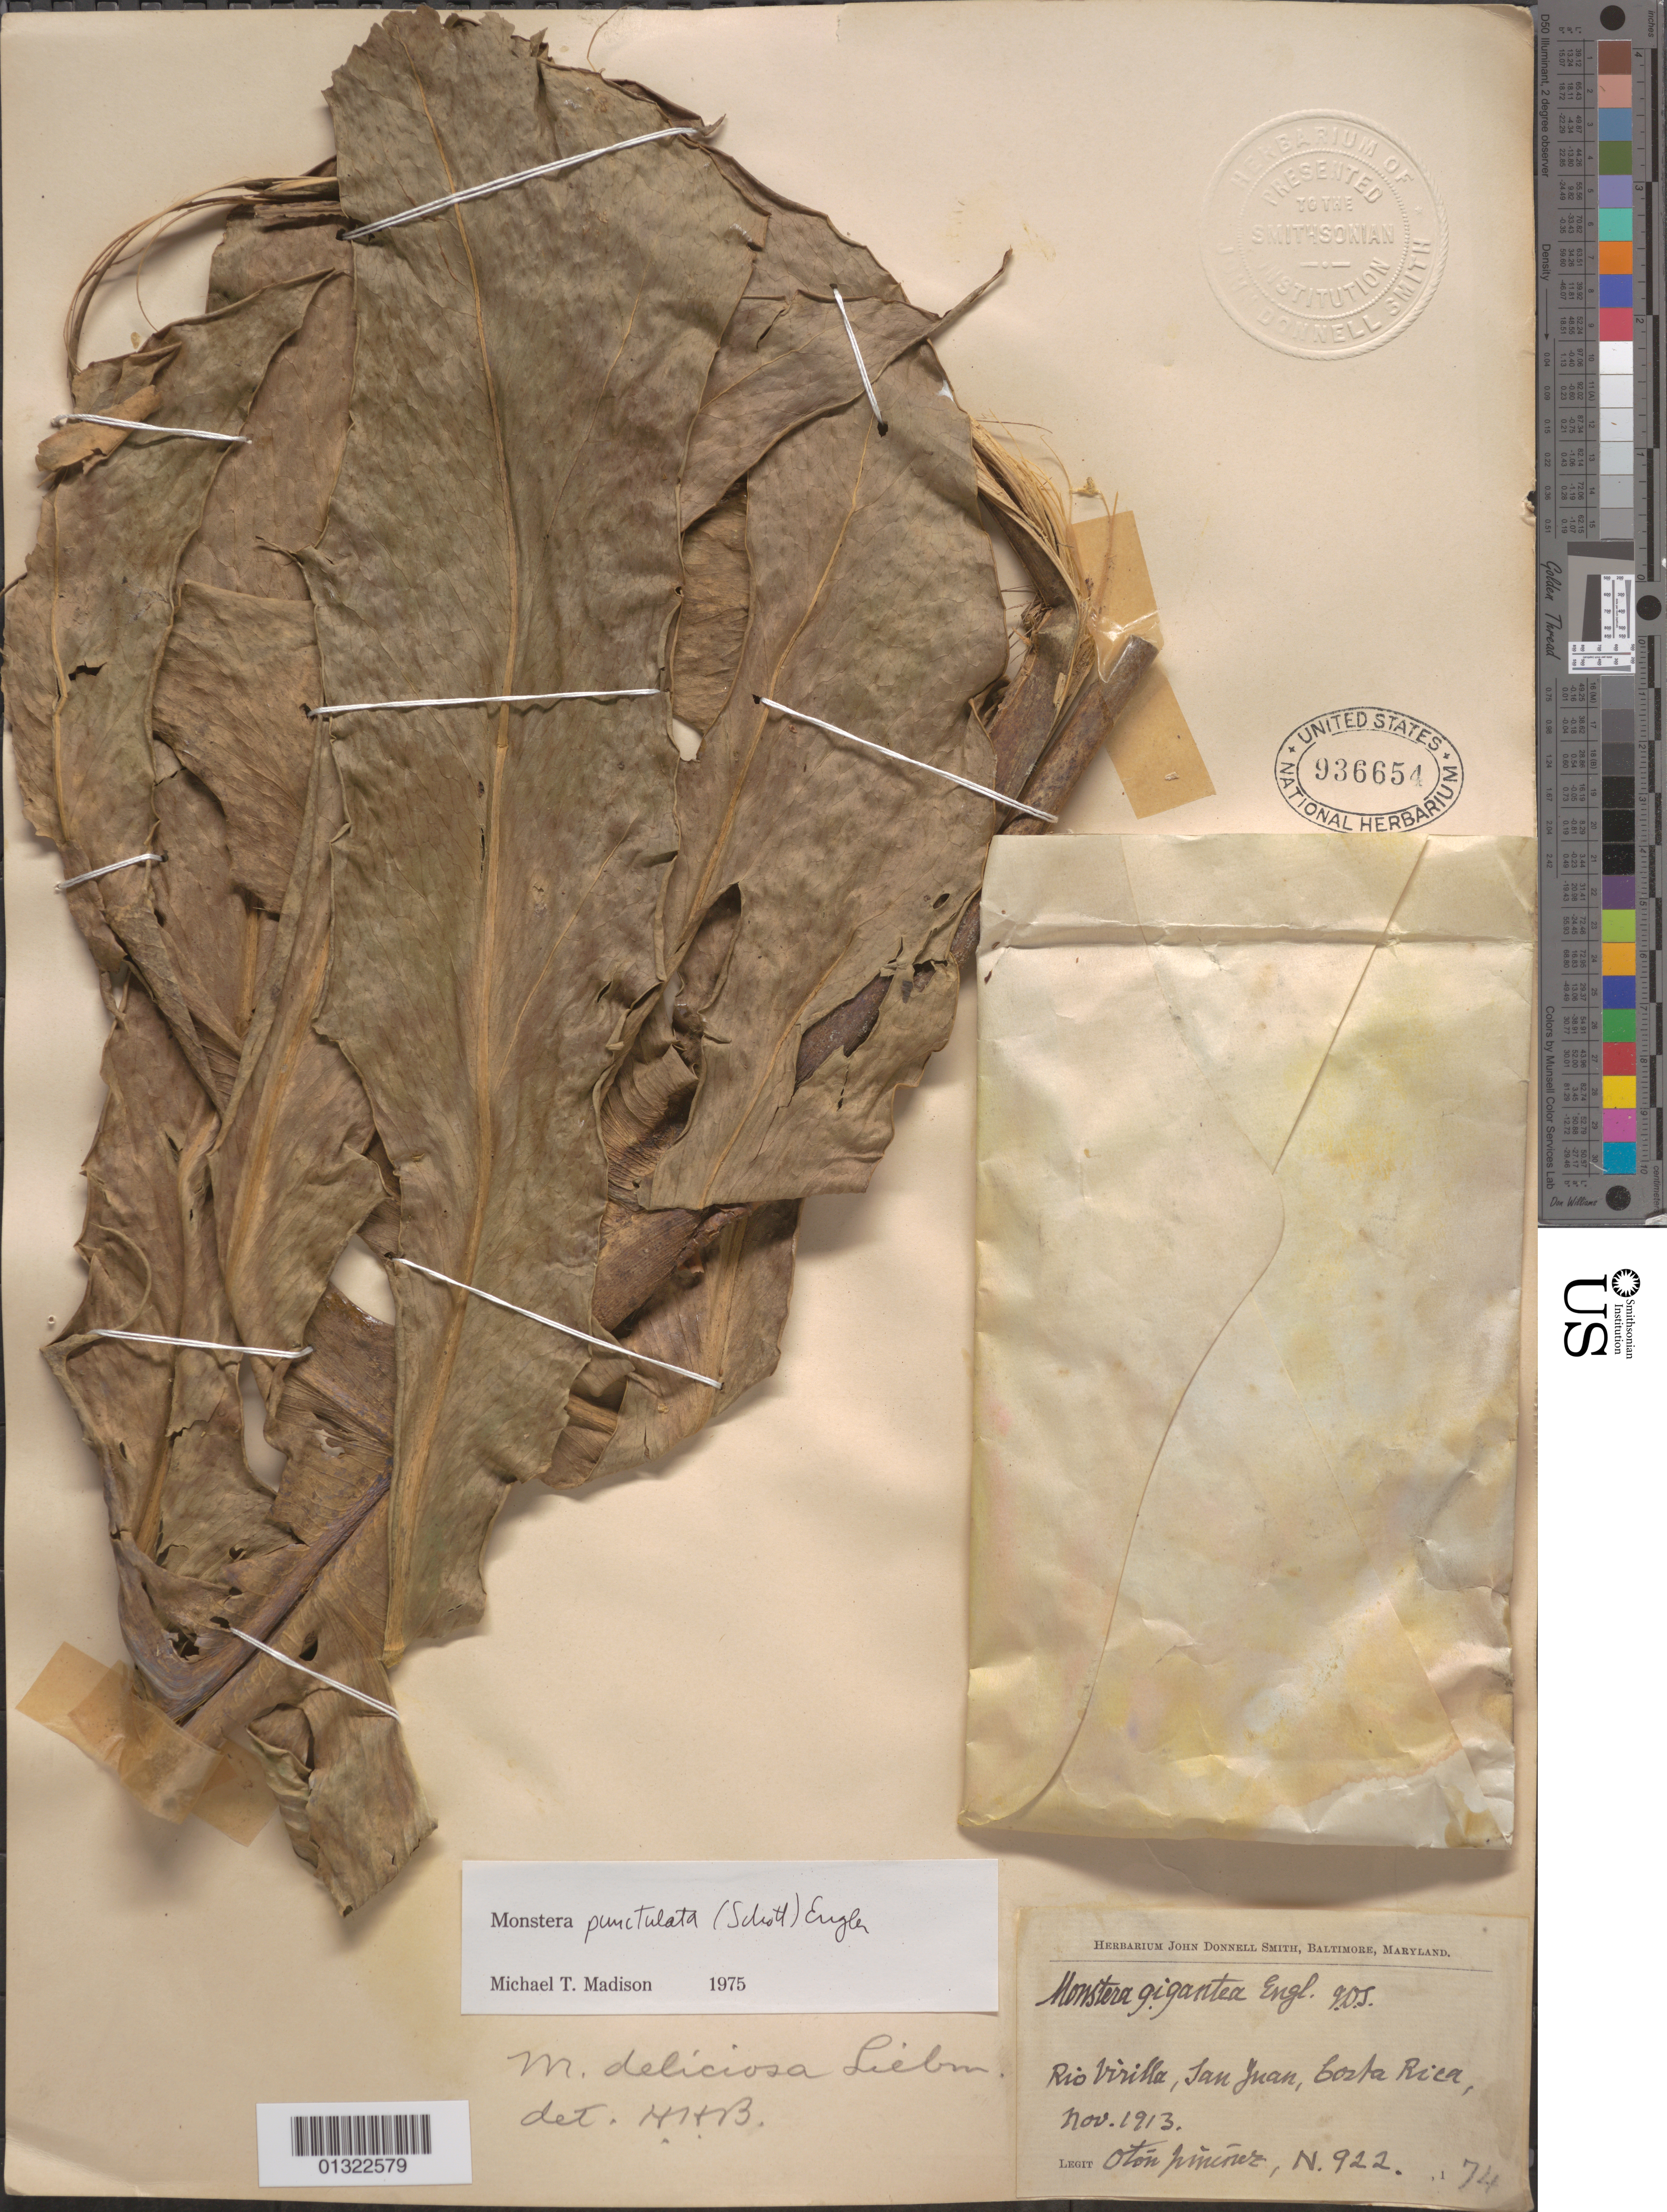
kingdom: Plantae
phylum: Tracheophyta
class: Liliopsida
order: Alismatales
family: Araceae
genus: Monstera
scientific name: Monstera punctulata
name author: (Schott) Schott ex Engl.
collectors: O. Jimenez L.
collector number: N.922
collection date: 1913-11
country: Costa Rica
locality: Rio Virilla, San Juan.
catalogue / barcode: US 936654